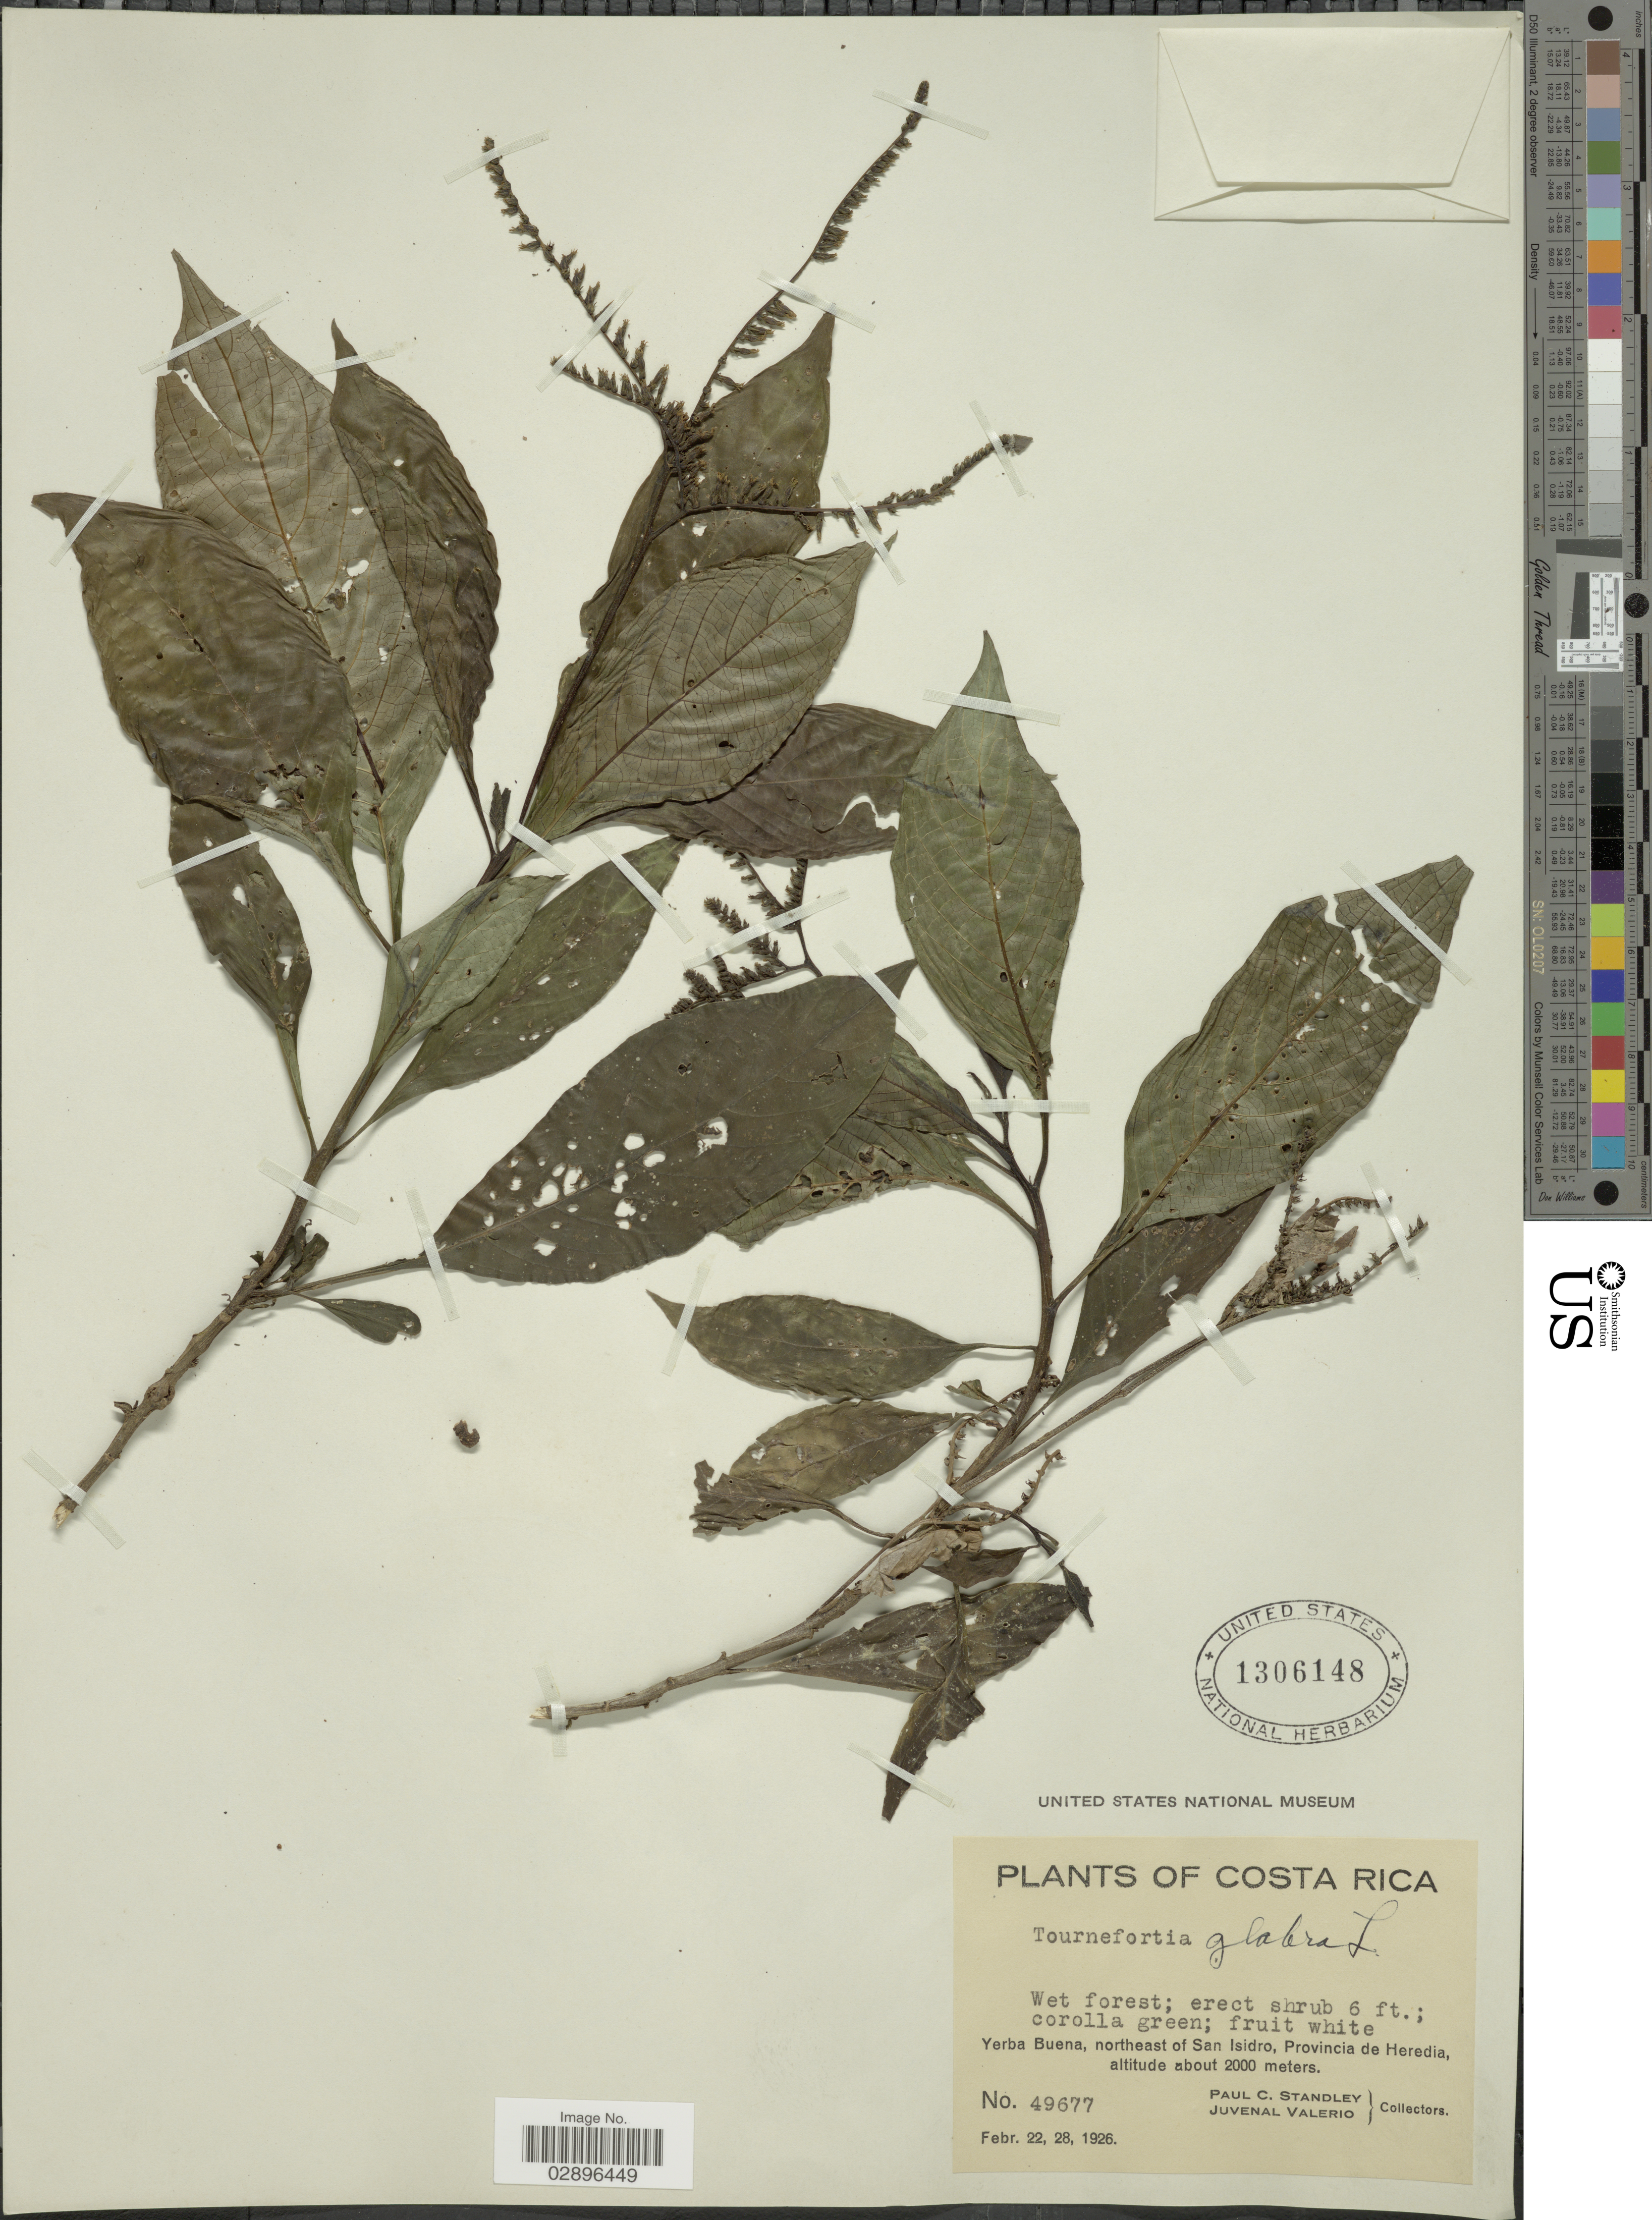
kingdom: Plantae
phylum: Tracheophyta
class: Magnoliopsida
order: Boraginales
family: Heliotropiaceae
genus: Tournefortia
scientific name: Tournefortia glabra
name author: L.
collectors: P. C. Standley & J. Valerio R.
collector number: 49677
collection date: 1926-02-22/1926-02-28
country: Costa Rica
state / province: Heredia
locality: Yerba Buena, northeast of San Isidro, Provincia de Heredia.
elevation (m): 2000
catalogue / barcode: US 1306148